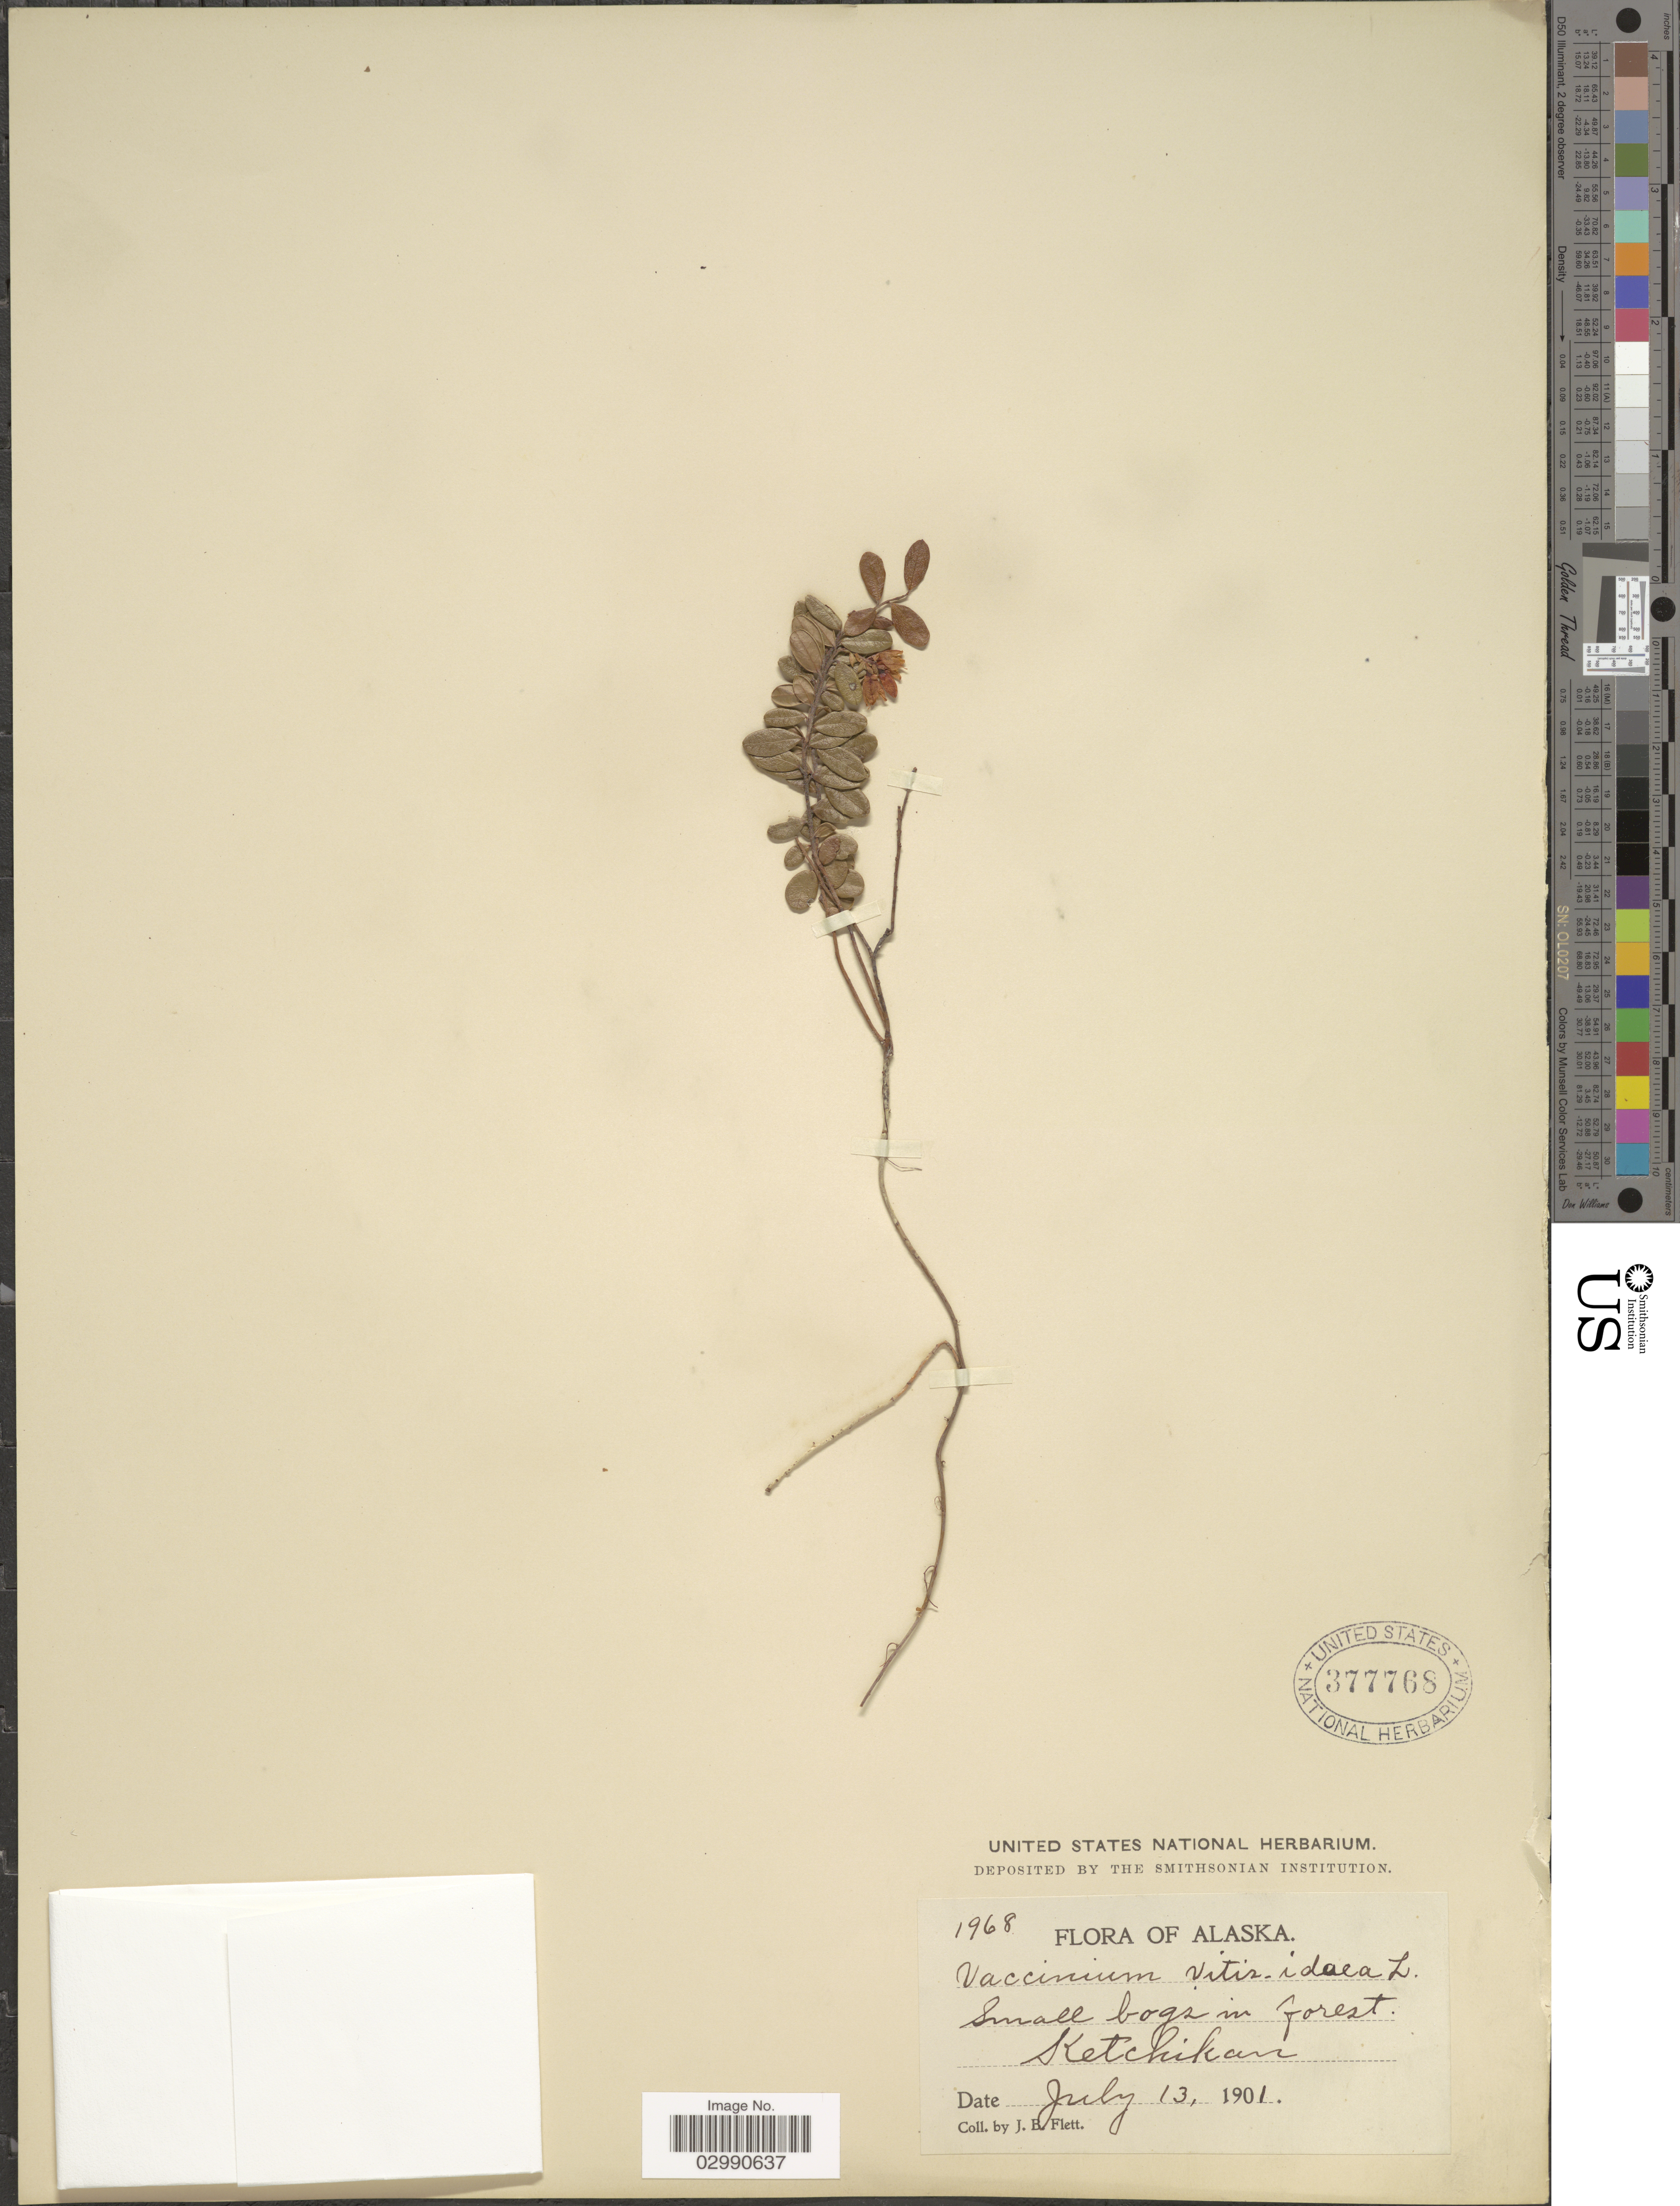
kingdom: Plantae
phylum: Tracheophyta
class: Magnoliopsida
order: Ericales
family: Ericaceae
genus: Vaccinium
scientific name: Vaccinium vitis-idaea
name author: L.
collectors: J. Flett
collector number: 1968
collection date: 1901-07-13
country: United States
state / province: Alaska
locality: Ketchikan.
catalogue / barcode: US 377768